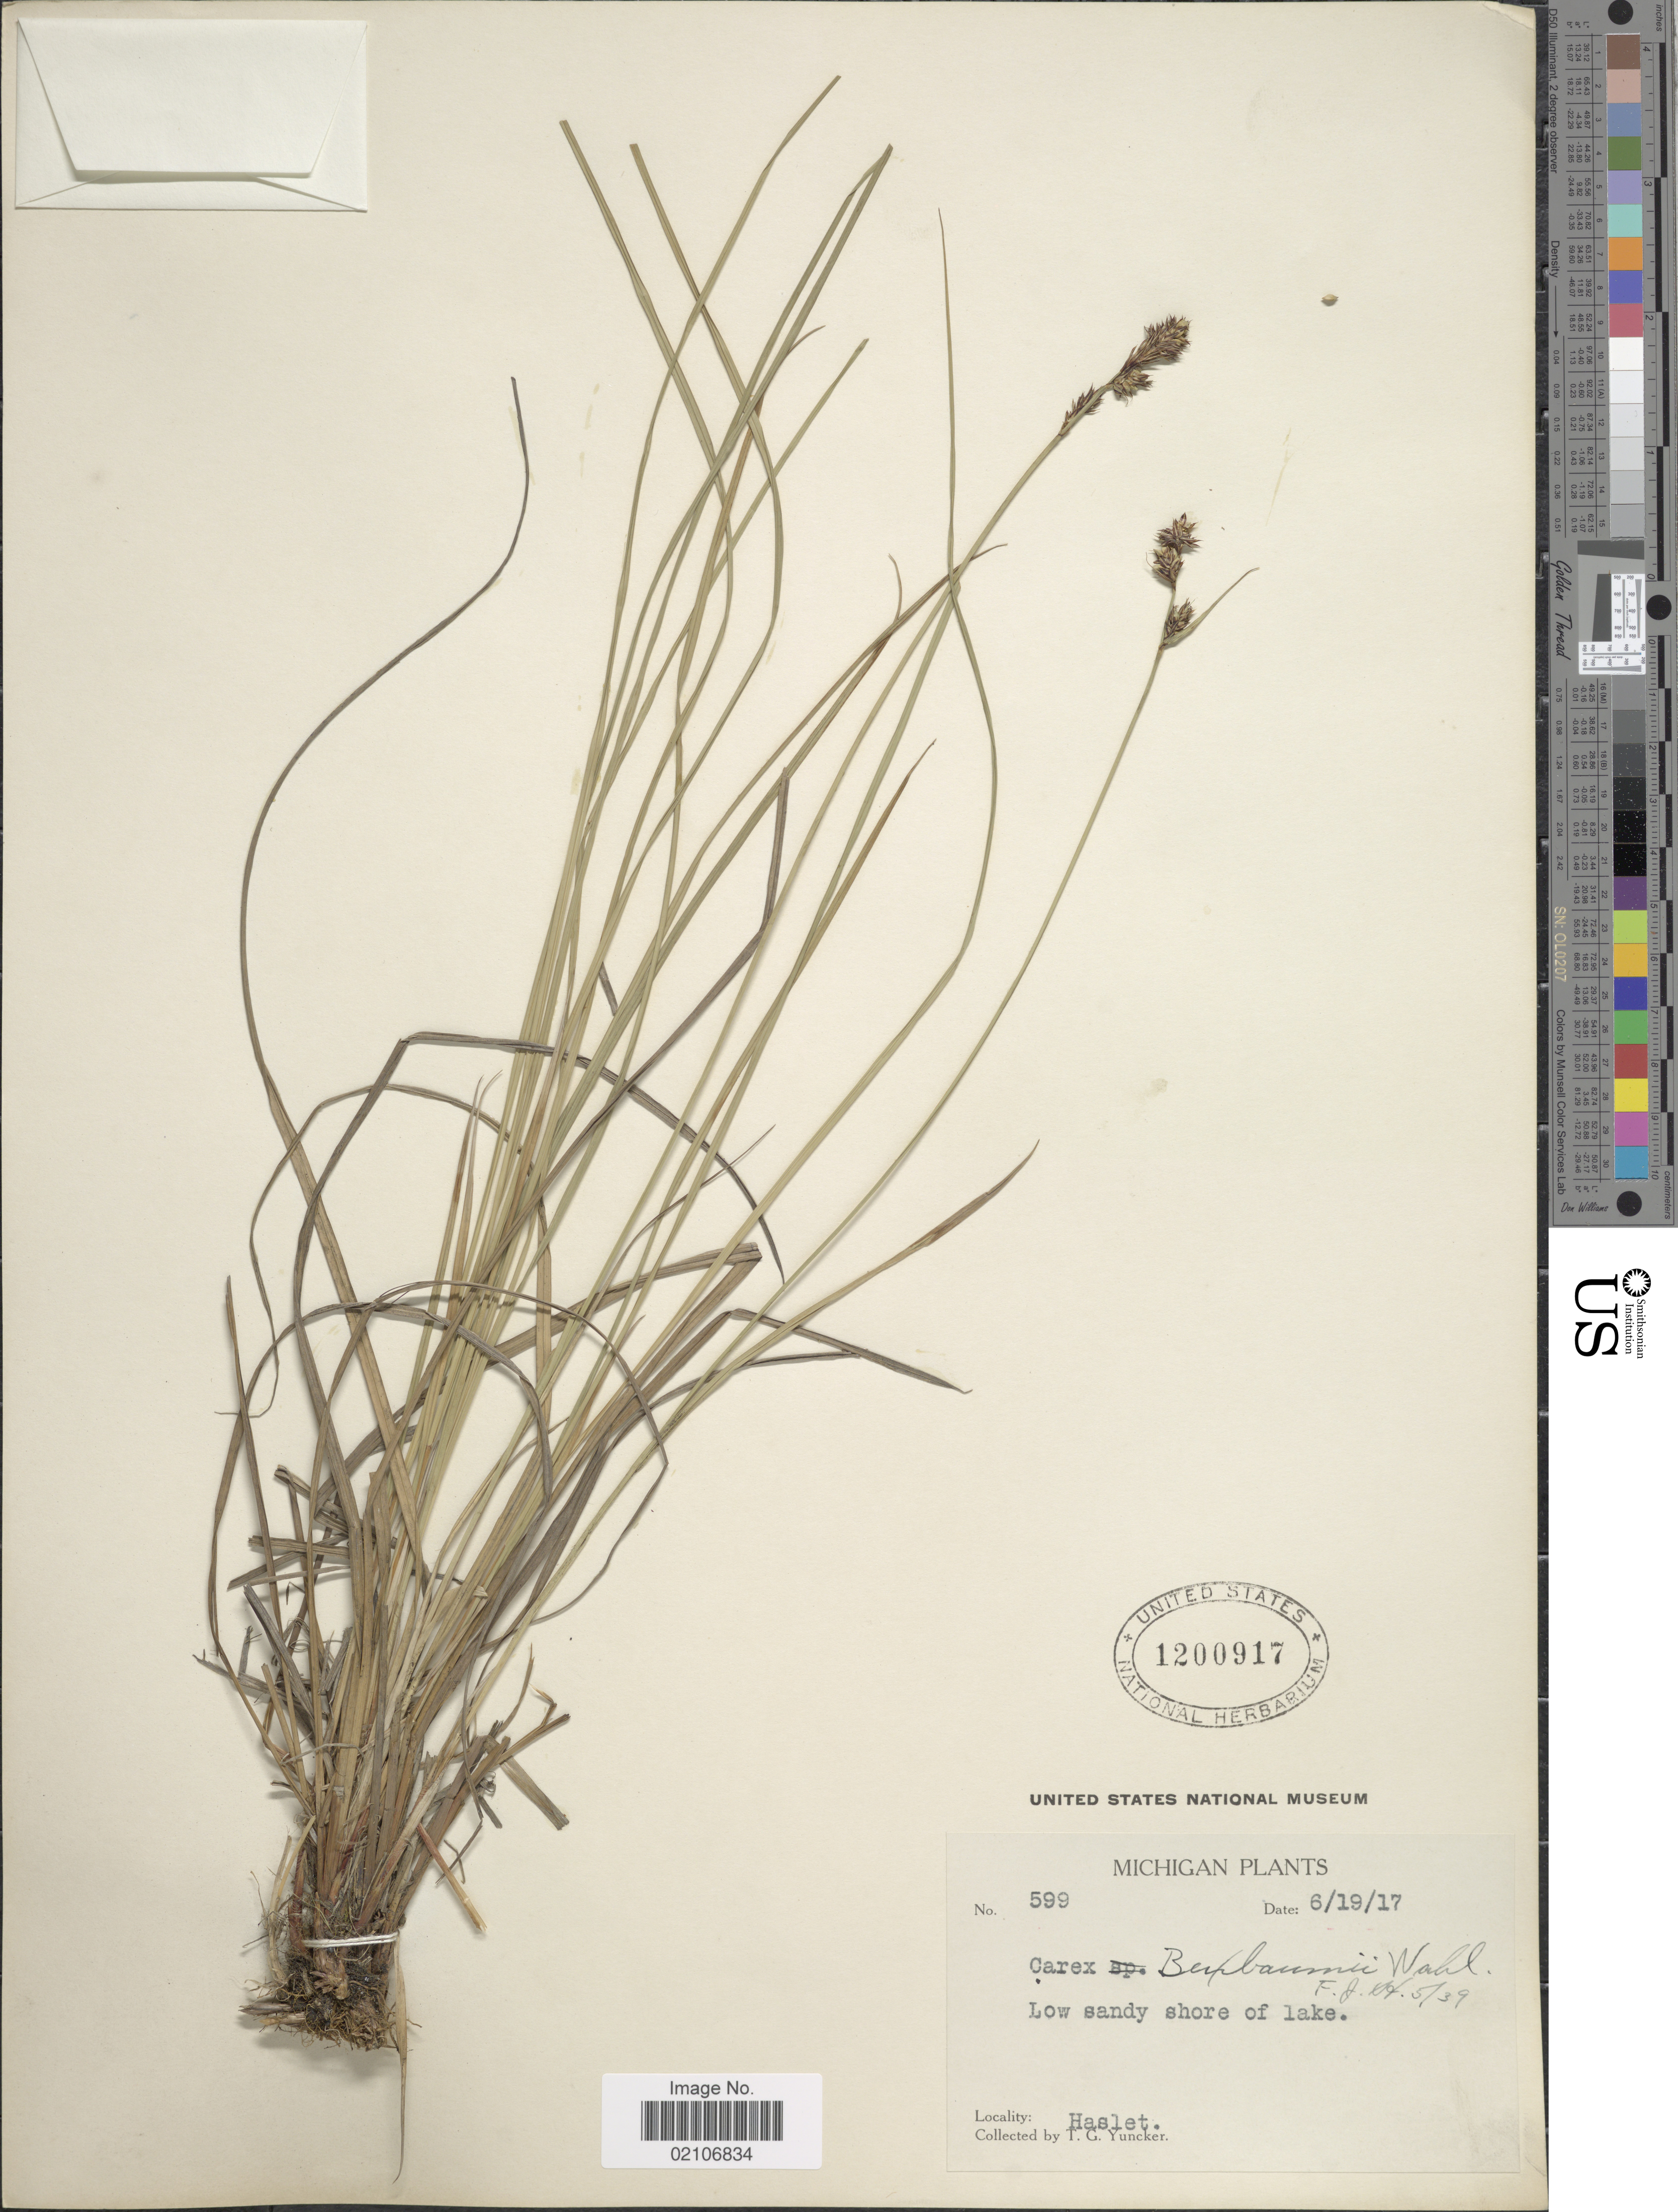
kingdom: Plantae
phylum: Tracheophyta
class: Liliopsida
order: Poales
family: Cyperaceae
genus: Carex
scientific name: Carex buxbaumii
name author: Wahlenb.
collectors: T. G. Yuncker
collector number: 599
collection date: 1917-06-19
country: United States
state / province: Michigan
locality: Low sandy shore of lake.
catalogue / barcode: US 1200917